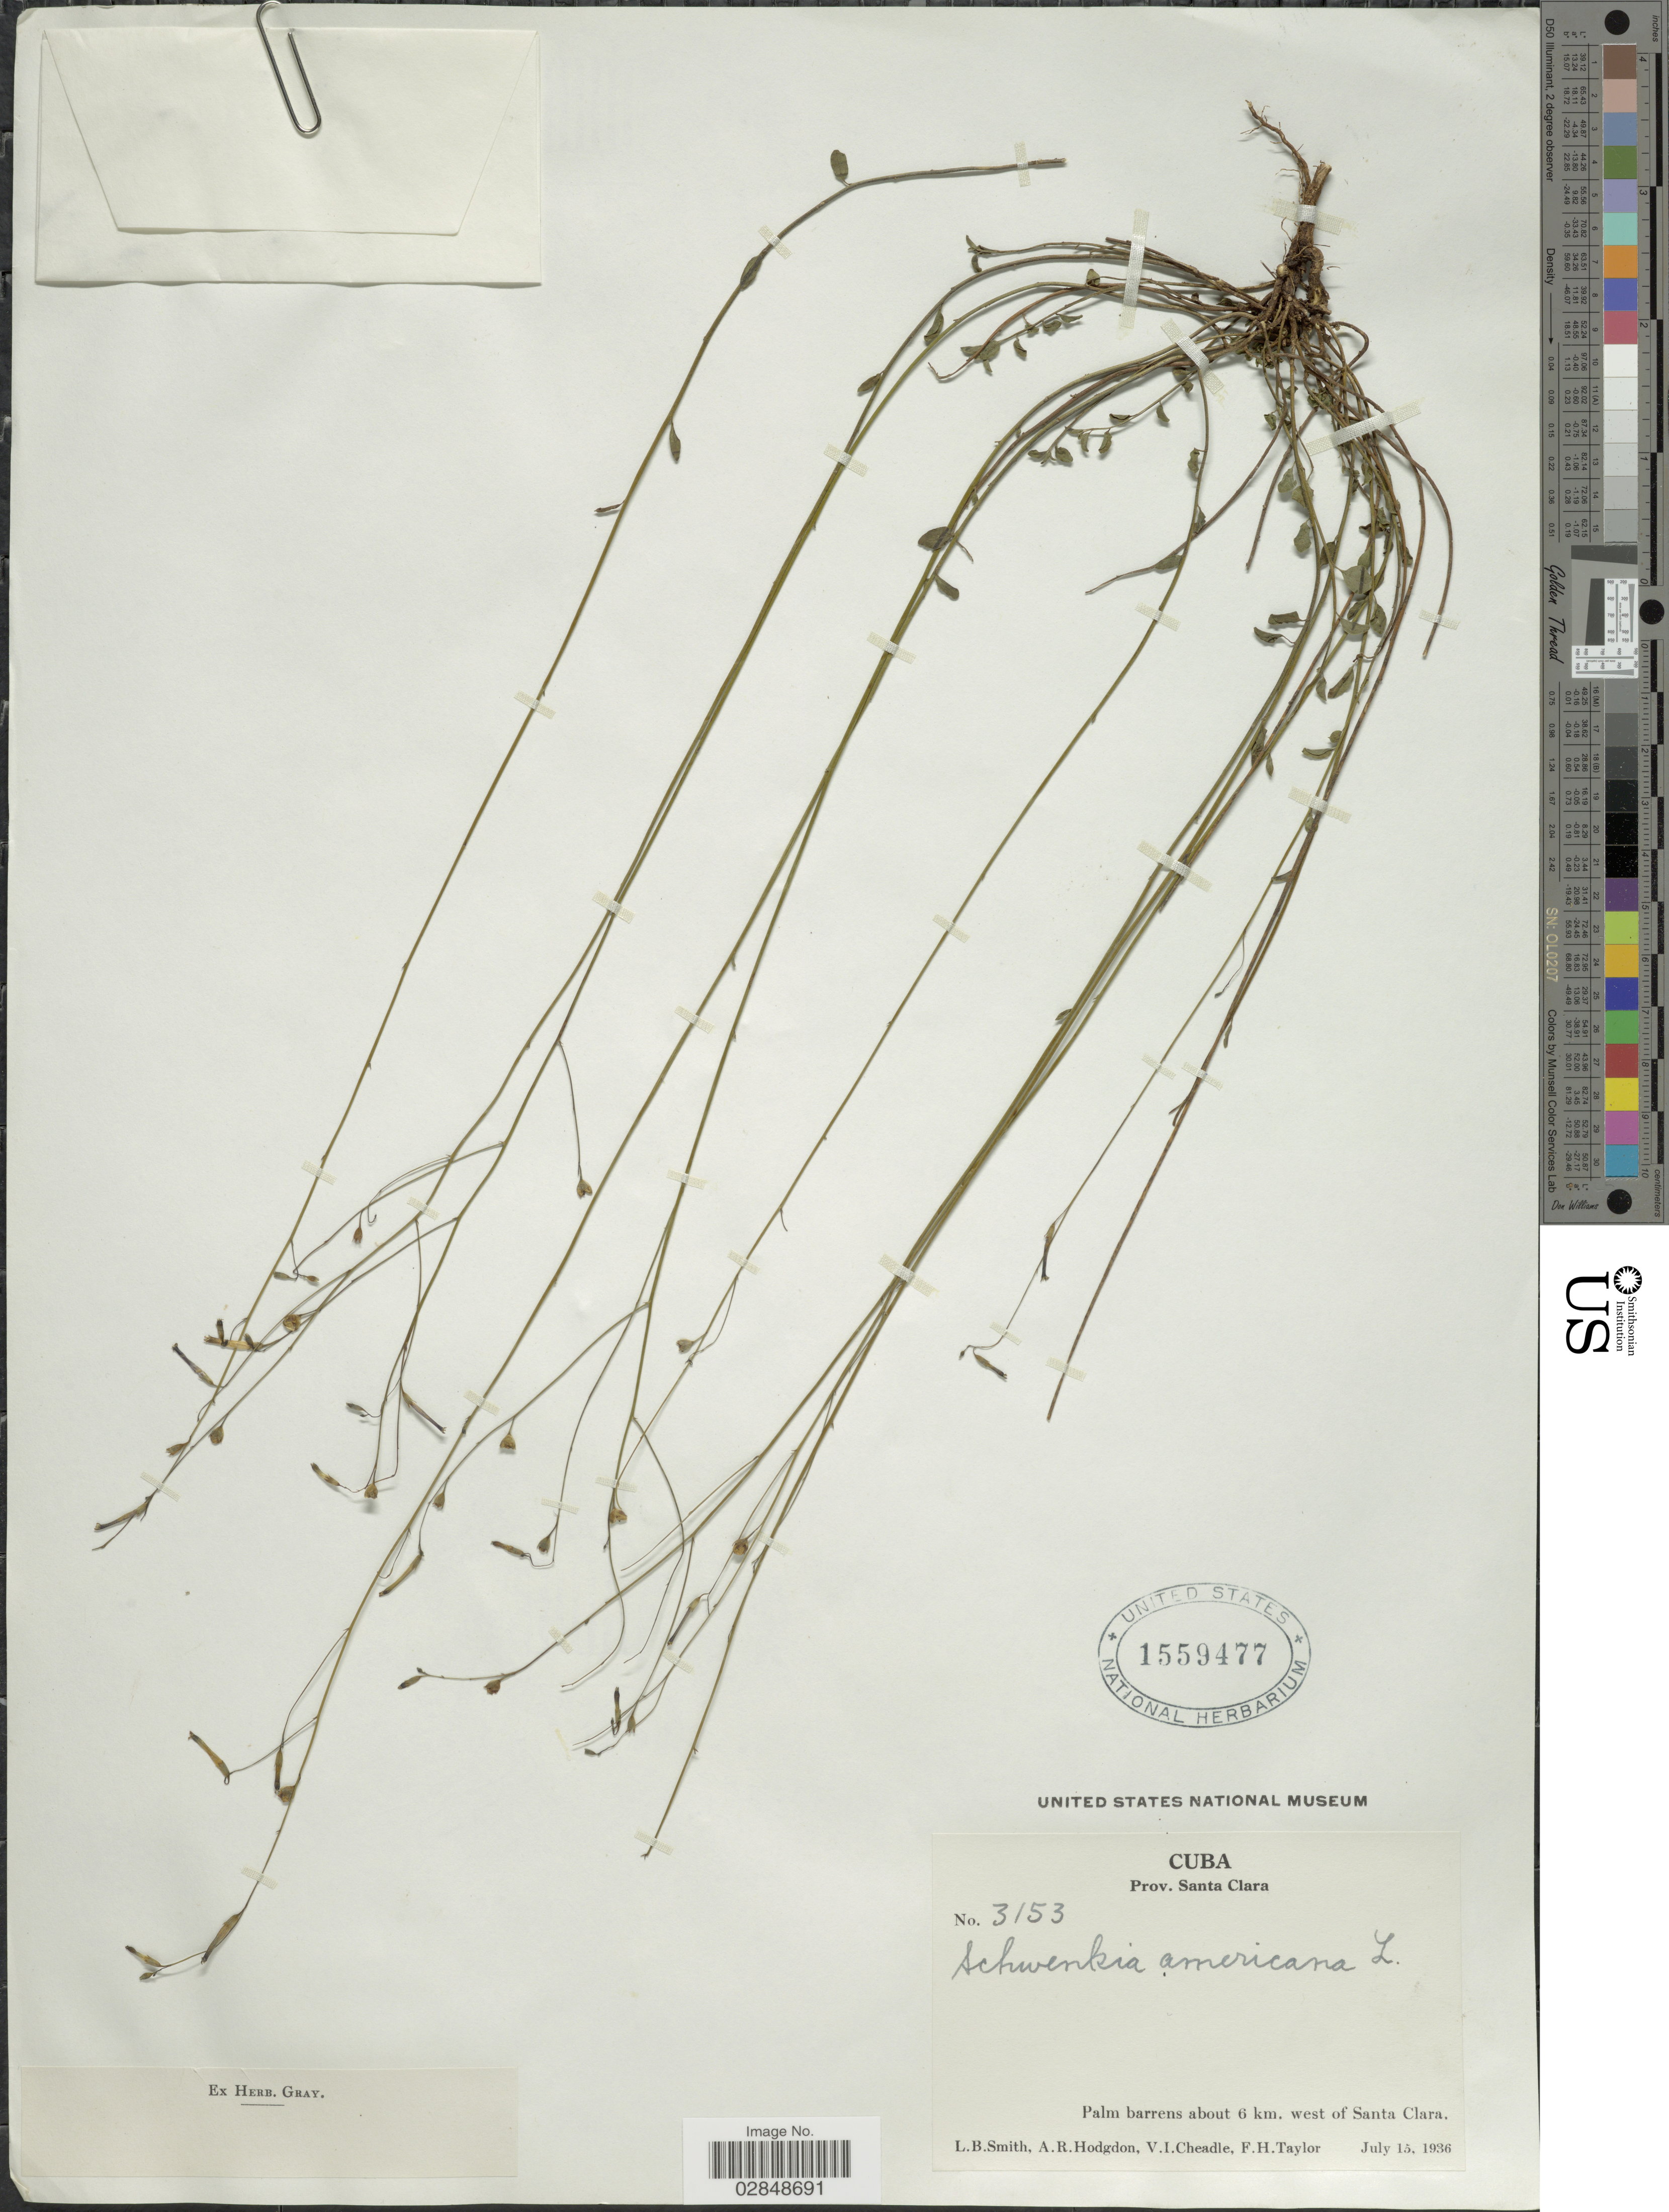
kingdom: Plantae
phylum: Tracheophyta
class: Magnoliopsida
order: Solanales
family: Solanaceae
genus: Schwenckia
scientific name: Schwenckia americana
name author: L.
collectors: L. Smith, A. R. Hodgdon, V. I. Cheadle & F. H. Taylor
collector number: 3153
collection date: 1936-07-15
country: Chile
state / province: Valparaíso (V)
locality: Palm barrens about 6 km. west of Santa Clara.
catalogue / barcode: US 1559477